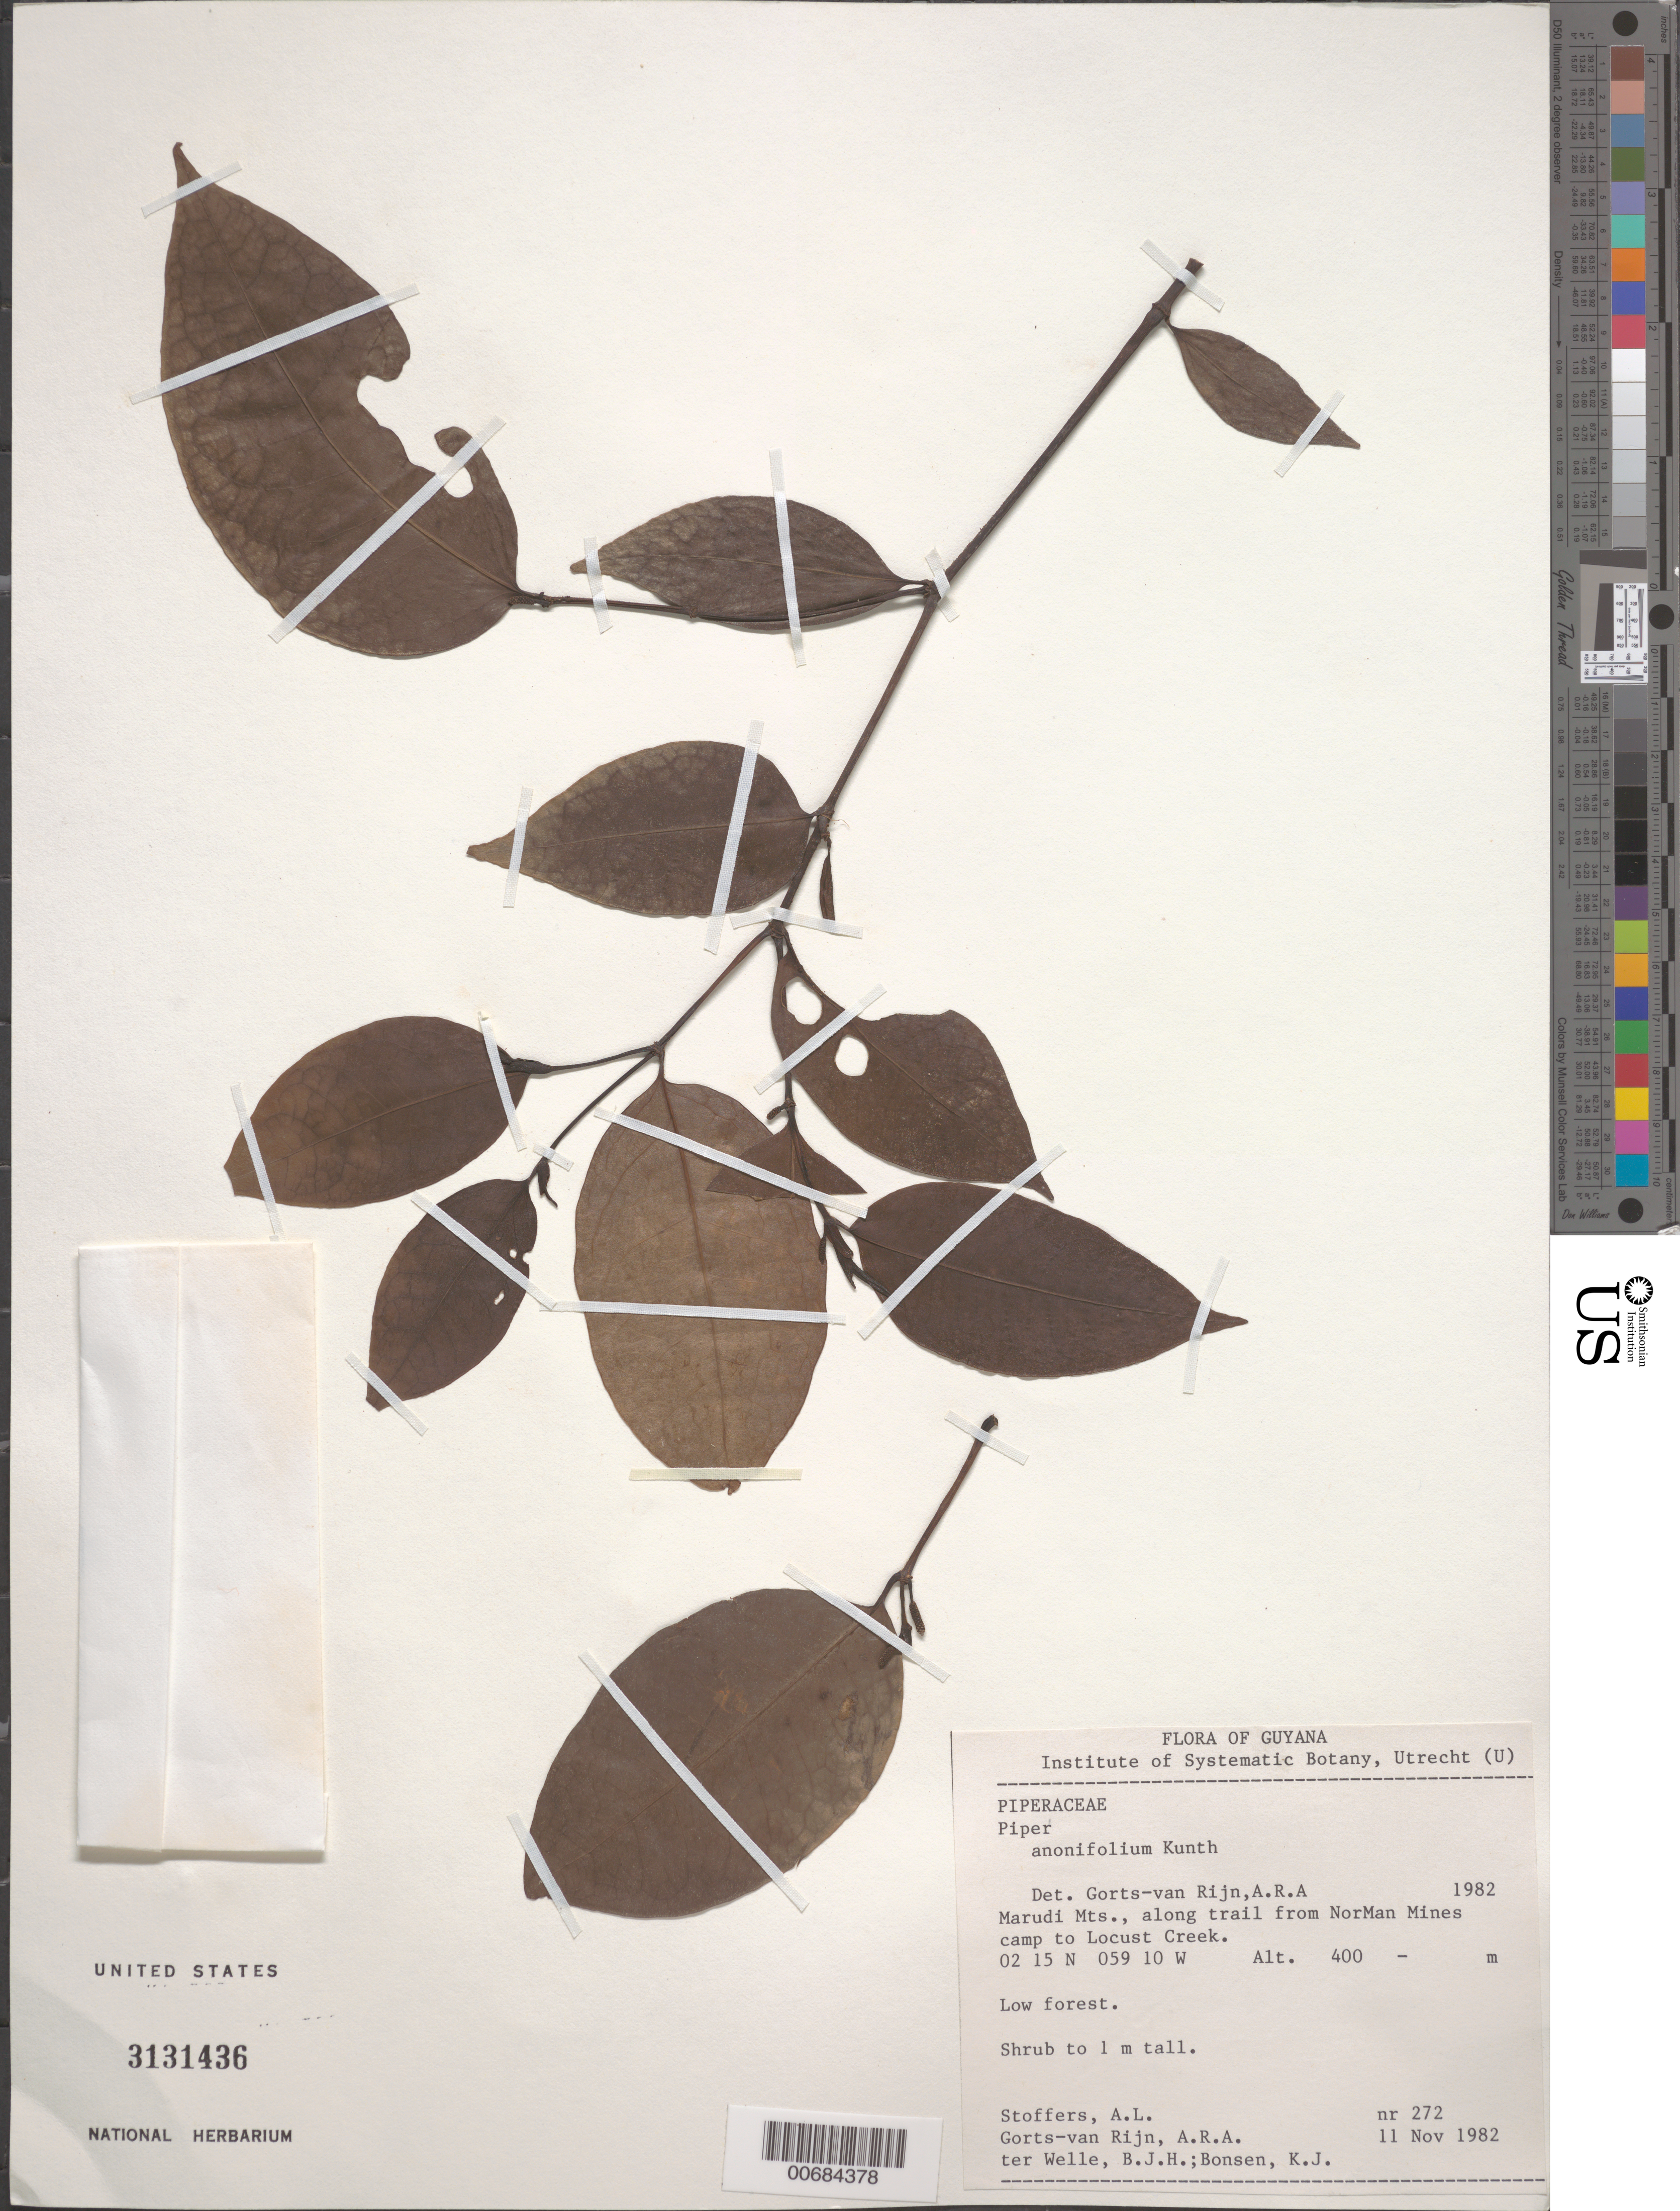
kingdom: Plantae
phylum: Tracheophyta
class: Magnoliopsida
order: Piperales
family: Piperaceae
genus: Piper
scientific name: Piper anonifolium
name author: (Kunth) C. DC.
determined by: Görts-van Rijn, A. R. A.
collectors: A. Stoffers, A. .R. A. Görts-van Rijn, B. Welle & K. Bonsen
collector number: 272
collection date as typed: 11-Nov-82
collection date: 1982-11-11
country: Guyana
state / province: U. Takutu-U. Essequibo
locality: Marudi Mts., along trail from NorMan Mines camp to Locust Creek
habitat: Low forest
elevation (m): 400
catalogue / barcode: US 3131436